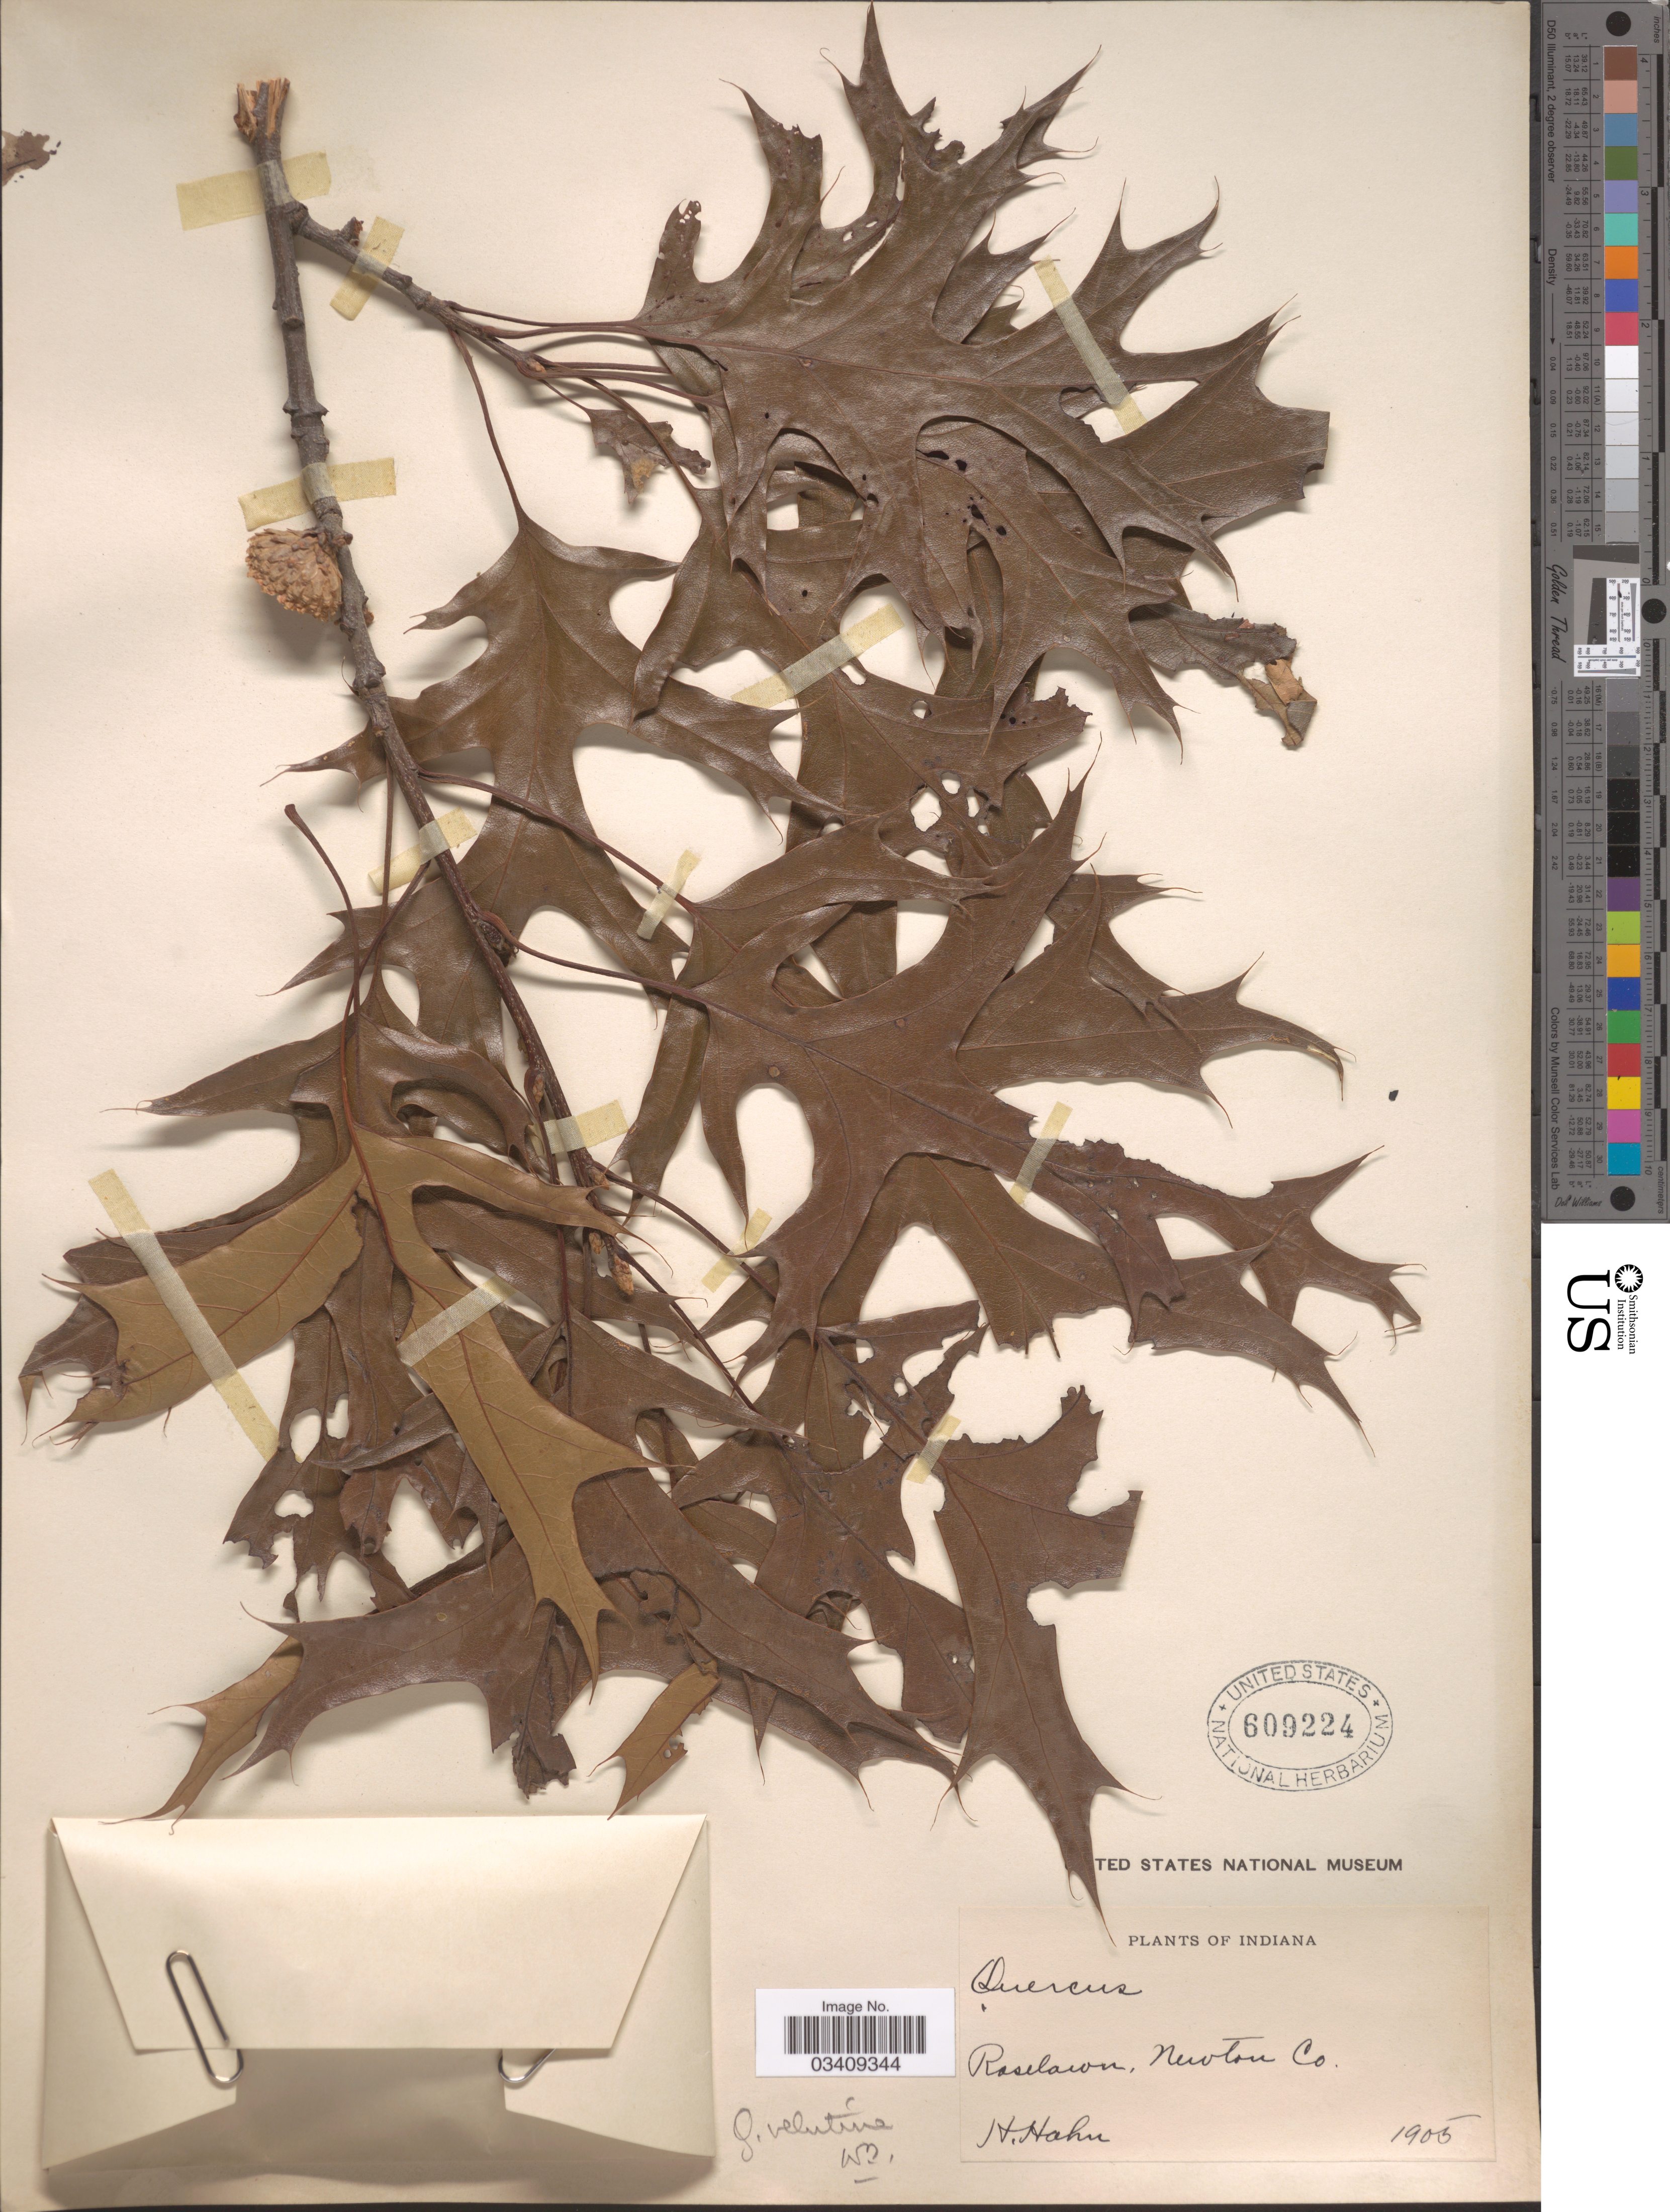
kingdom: Plantae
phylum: Tracheophyta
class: Magnoliopsida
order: Fagales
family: Fagaceae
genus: Quercus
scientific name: Quercus velutina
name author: Lam.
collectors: H. Hahn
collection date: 1905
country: United States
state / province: Indiana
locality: Roselawn, Newton Co.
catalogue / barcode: US 609224